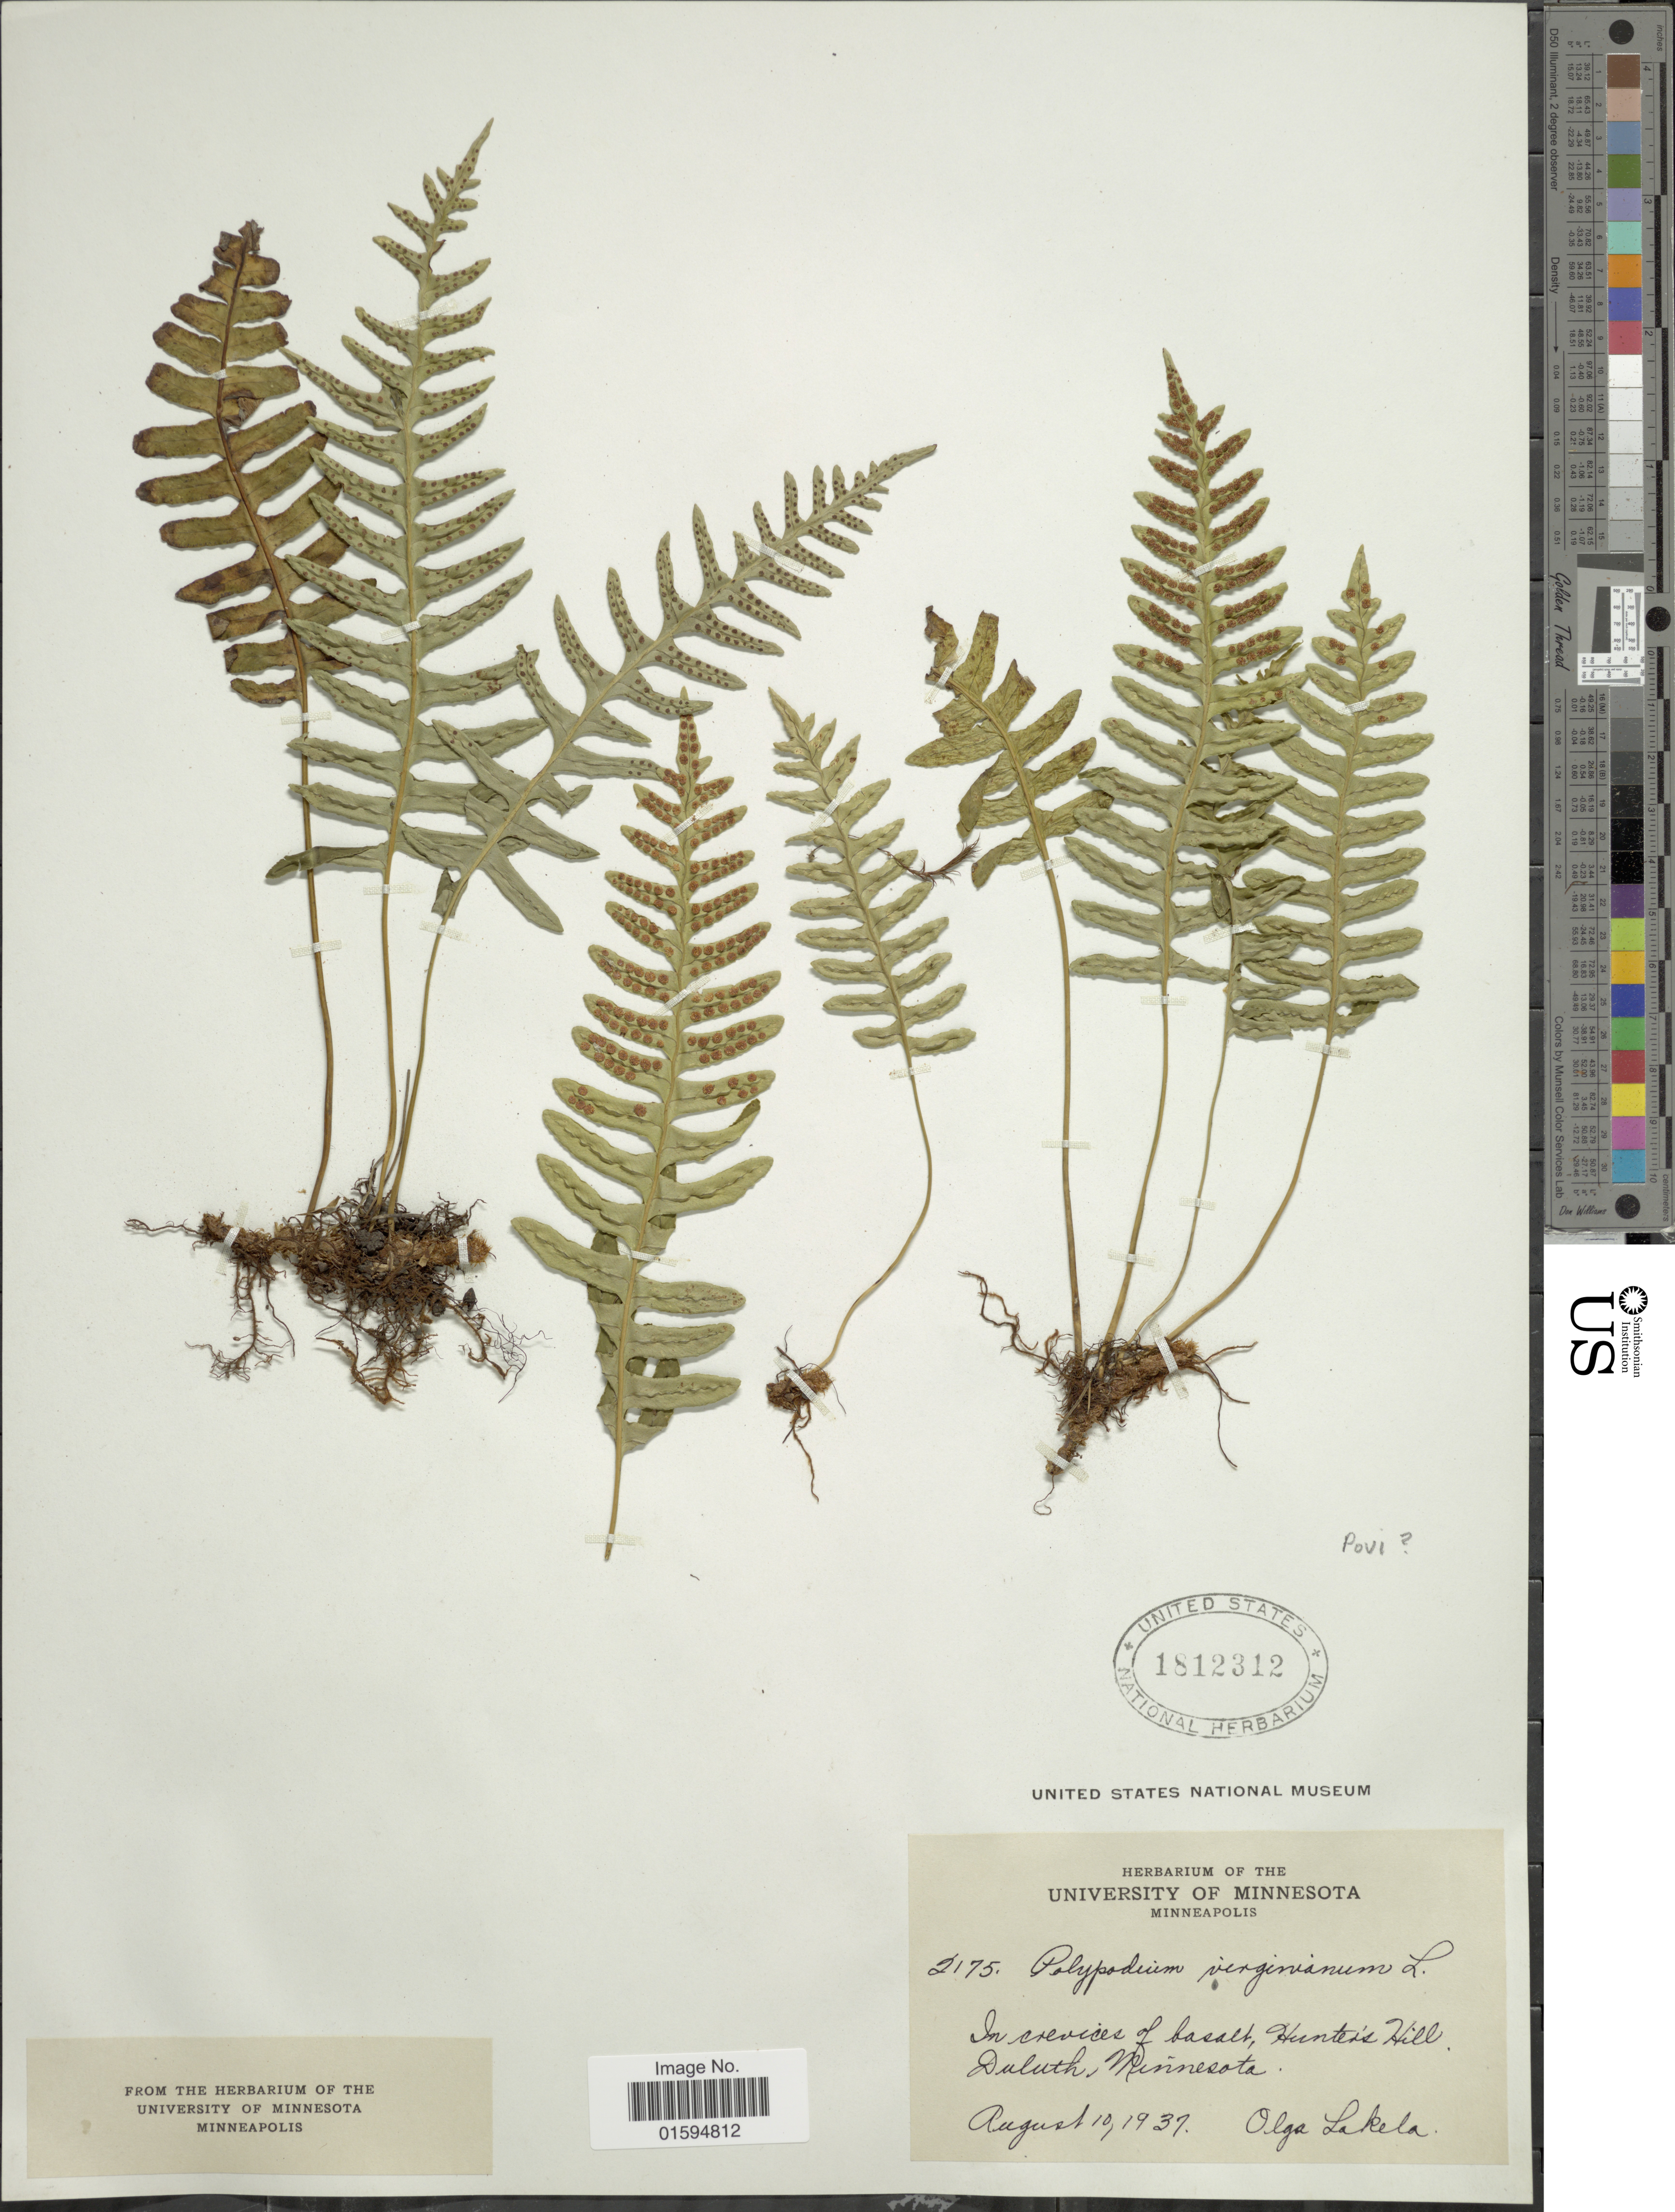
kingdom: Plantae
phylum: Tracheophyta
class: Polypodiopsida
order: Polypodiales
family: Polypodiaceae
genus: Polypodium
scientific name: Polypodium virginianum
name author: L.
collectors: O. K. Lakela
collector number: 2175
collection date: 1937-08-10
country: United States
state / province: Minnesota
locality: In crevices of basalt, Hunter's Hill, Duluth.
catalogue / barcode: US 1812312